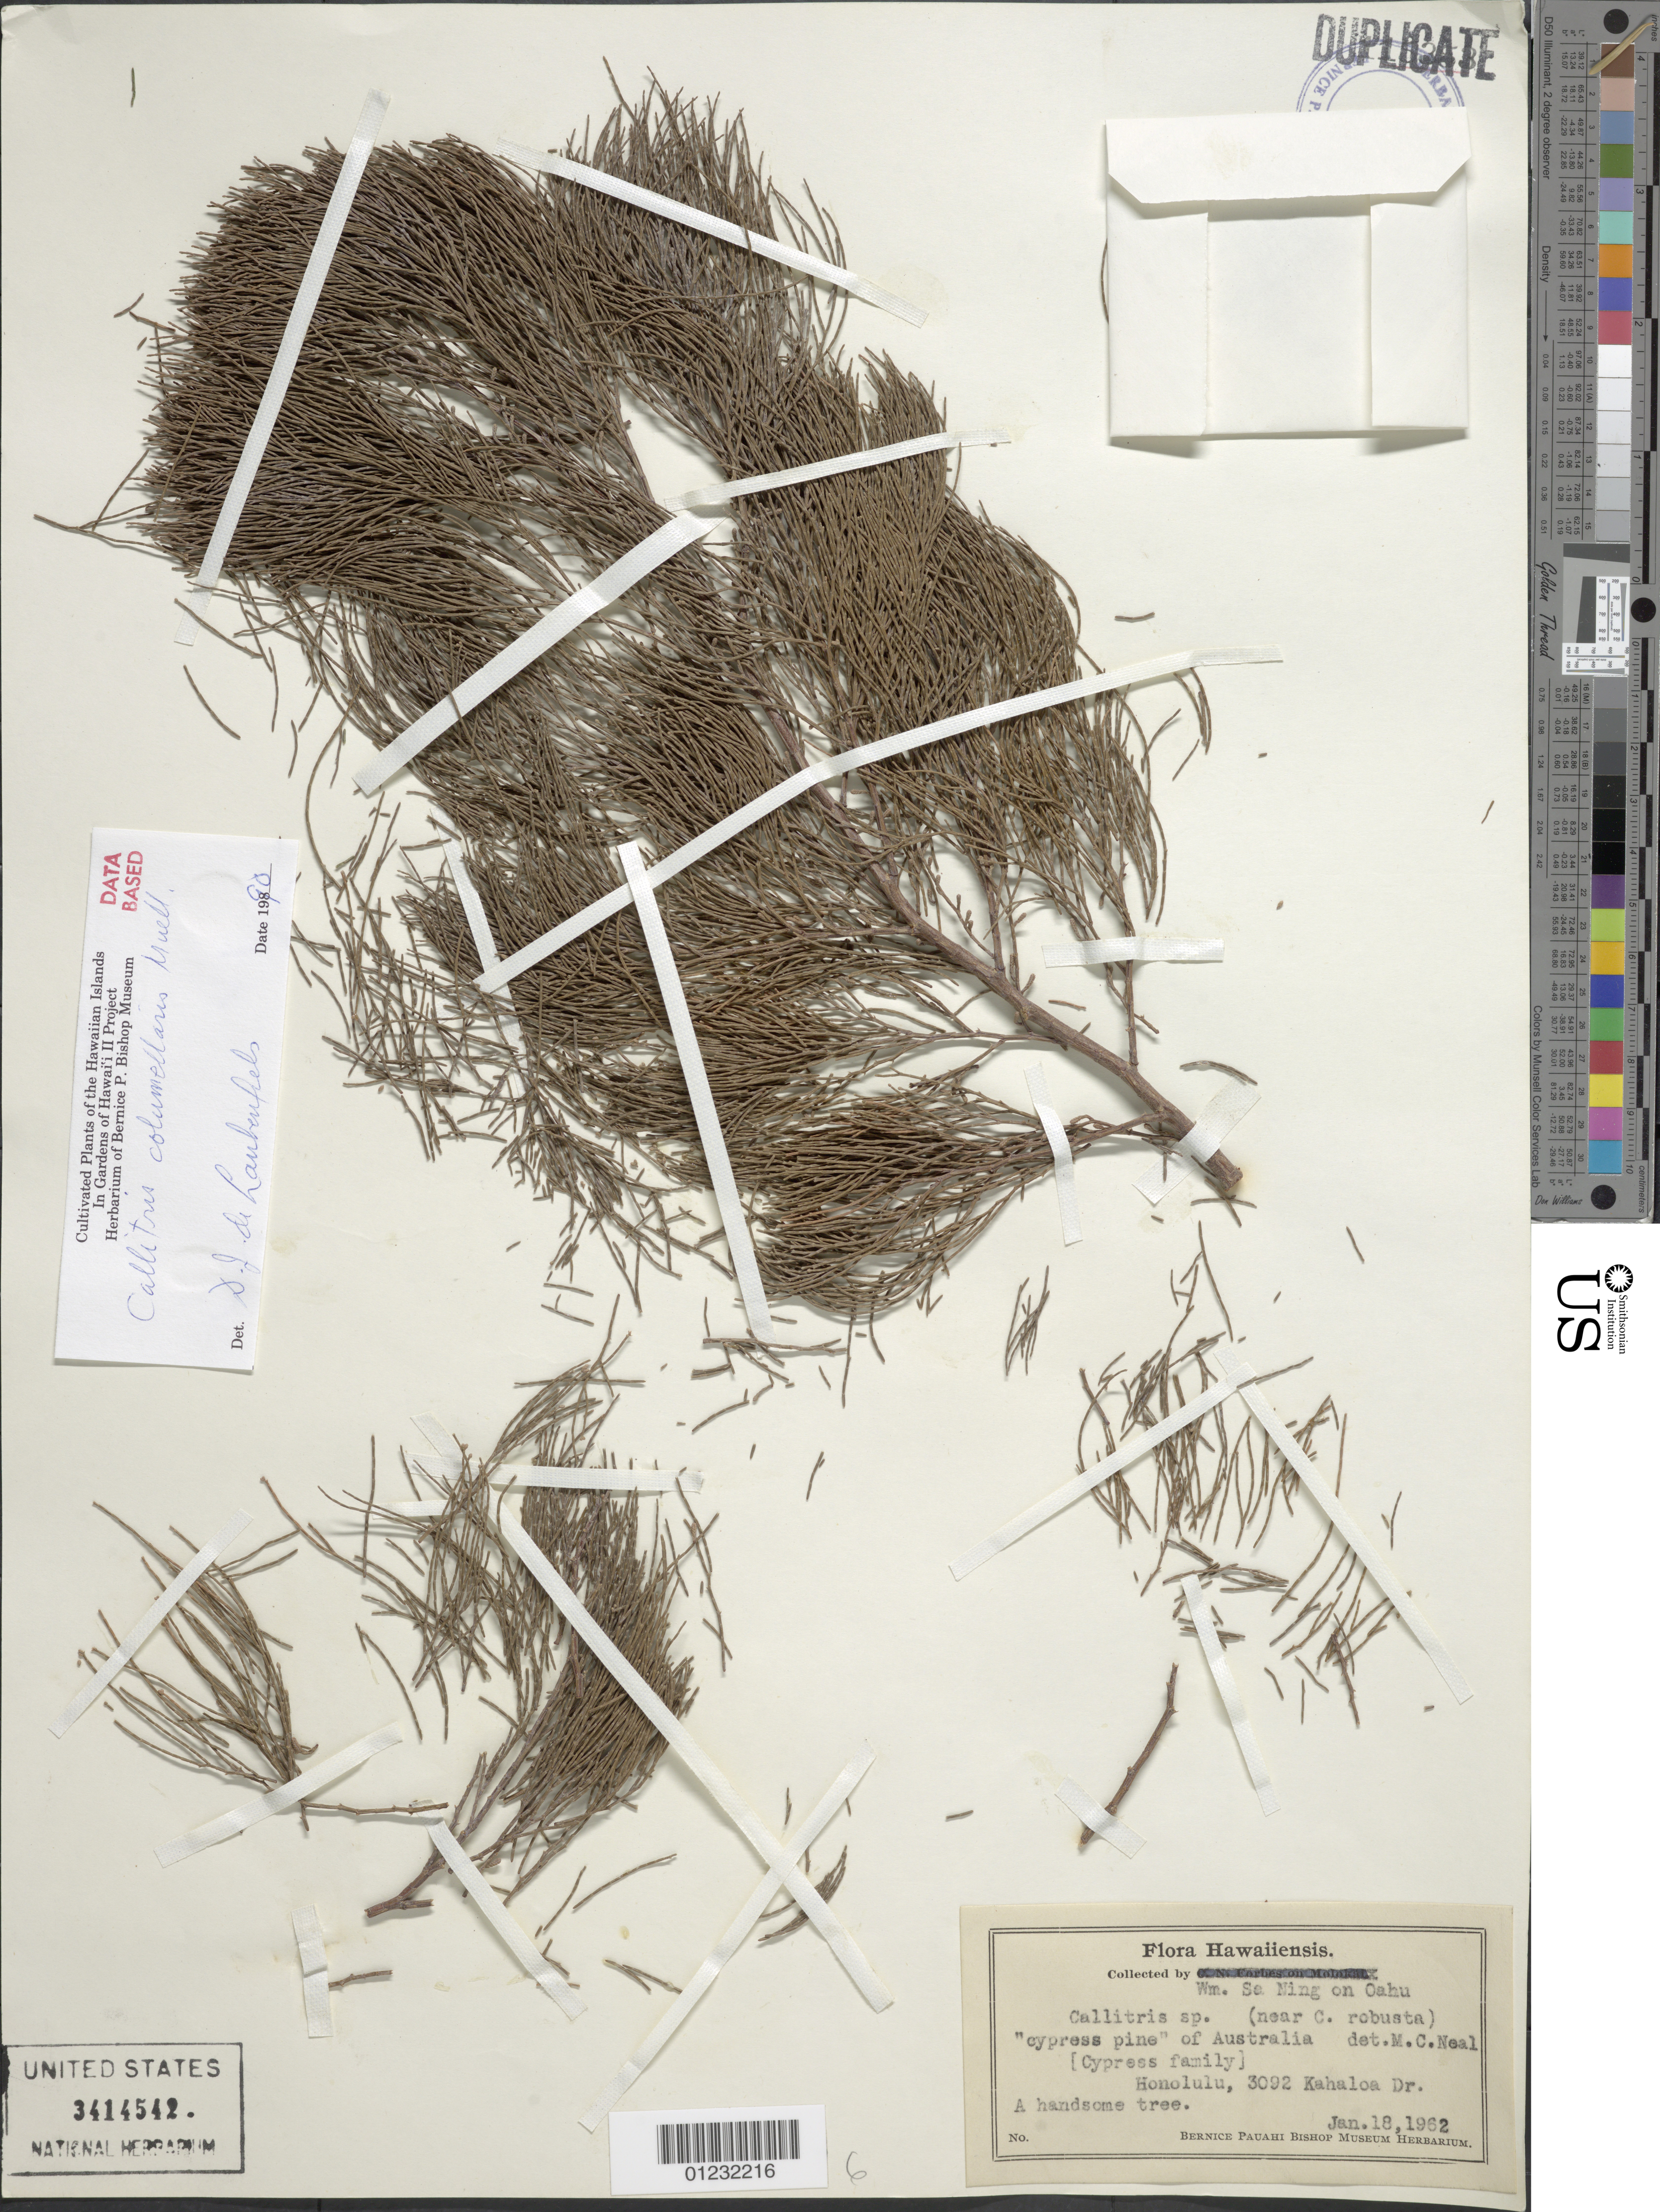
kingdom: Plantae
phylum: Tracheophyta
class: Pinopsida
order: Pinales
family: Cupressaceae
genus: Callitris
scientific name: Callitris columellaris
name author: F. Muell.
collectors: W. Ning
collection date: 1962-01-18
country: United States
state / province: Hawaii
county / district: Honolulu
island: Oahu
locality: Honolulu, 3092 Kahaloa Dr.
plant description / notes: Voucher, State contract UCI1998-1 (ESP)-042 field no. Hawaii 259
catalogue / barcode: US 3414542